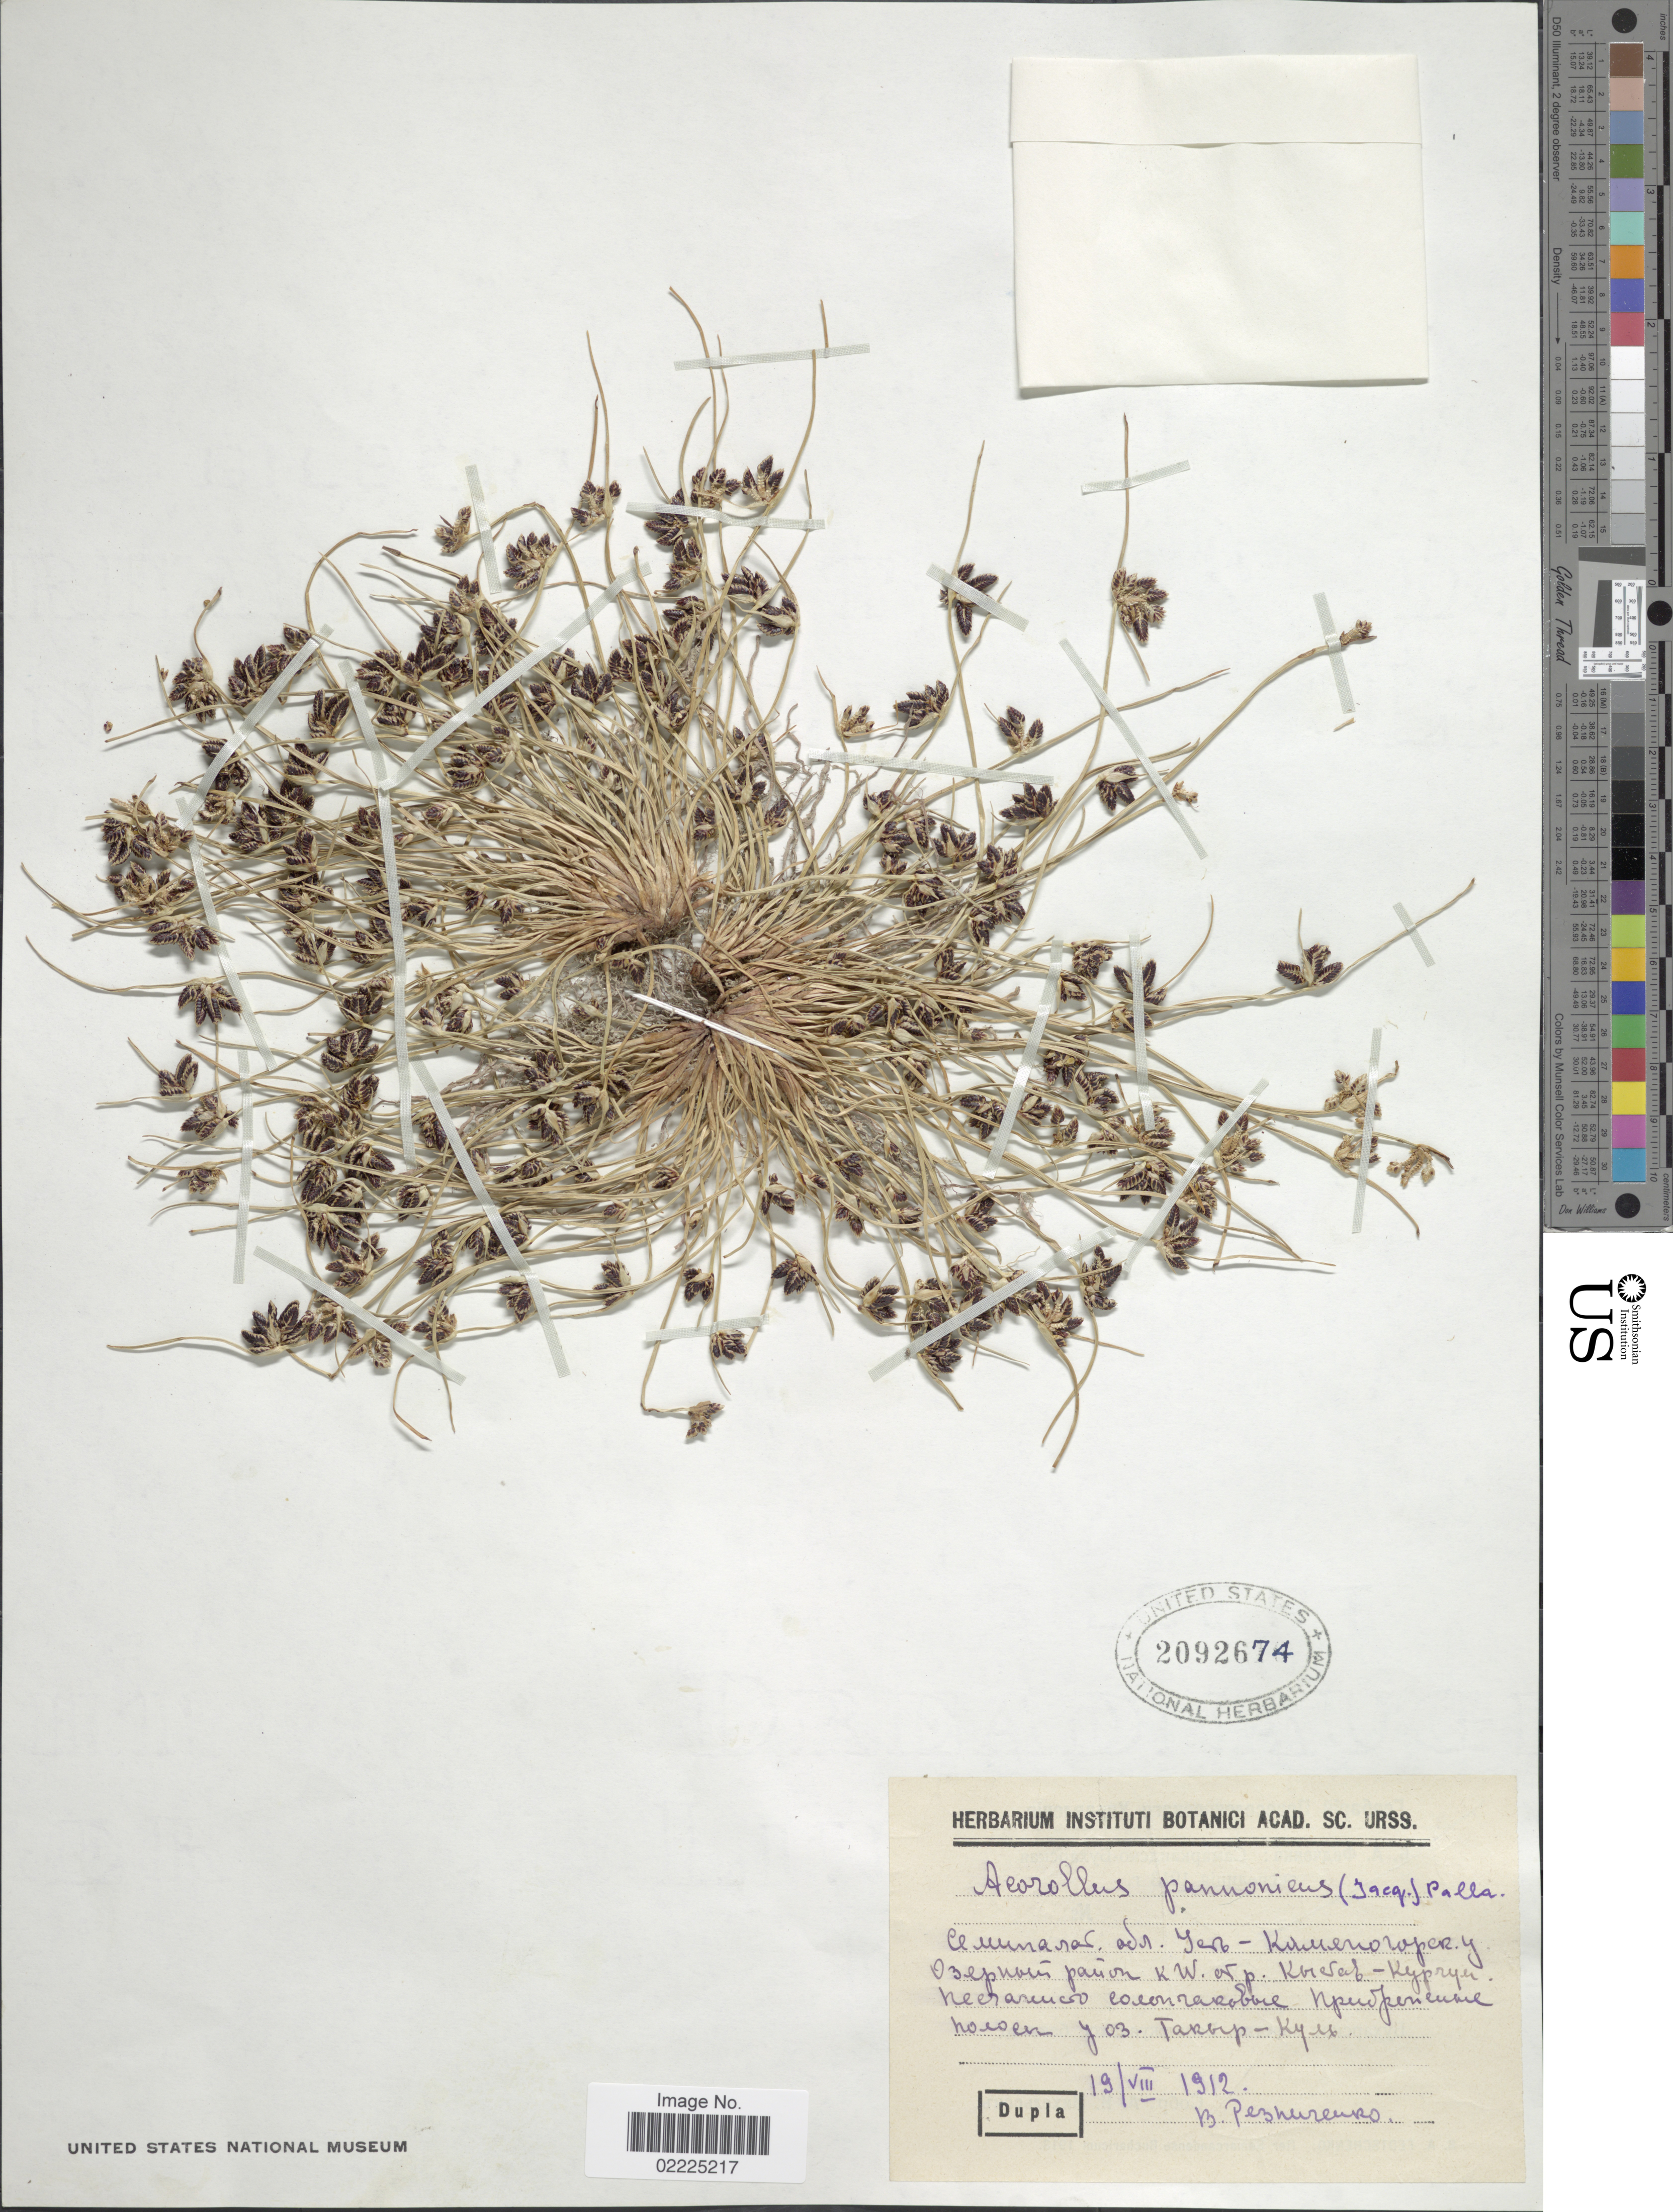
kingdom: Plantae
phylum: Tracheophyta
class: Liliopsida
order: Poales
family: Cyperaceae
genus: Cyperus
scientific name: Cyperus pannonicus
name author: Jacq.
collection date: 1912-08-19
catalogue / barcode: US 2092674